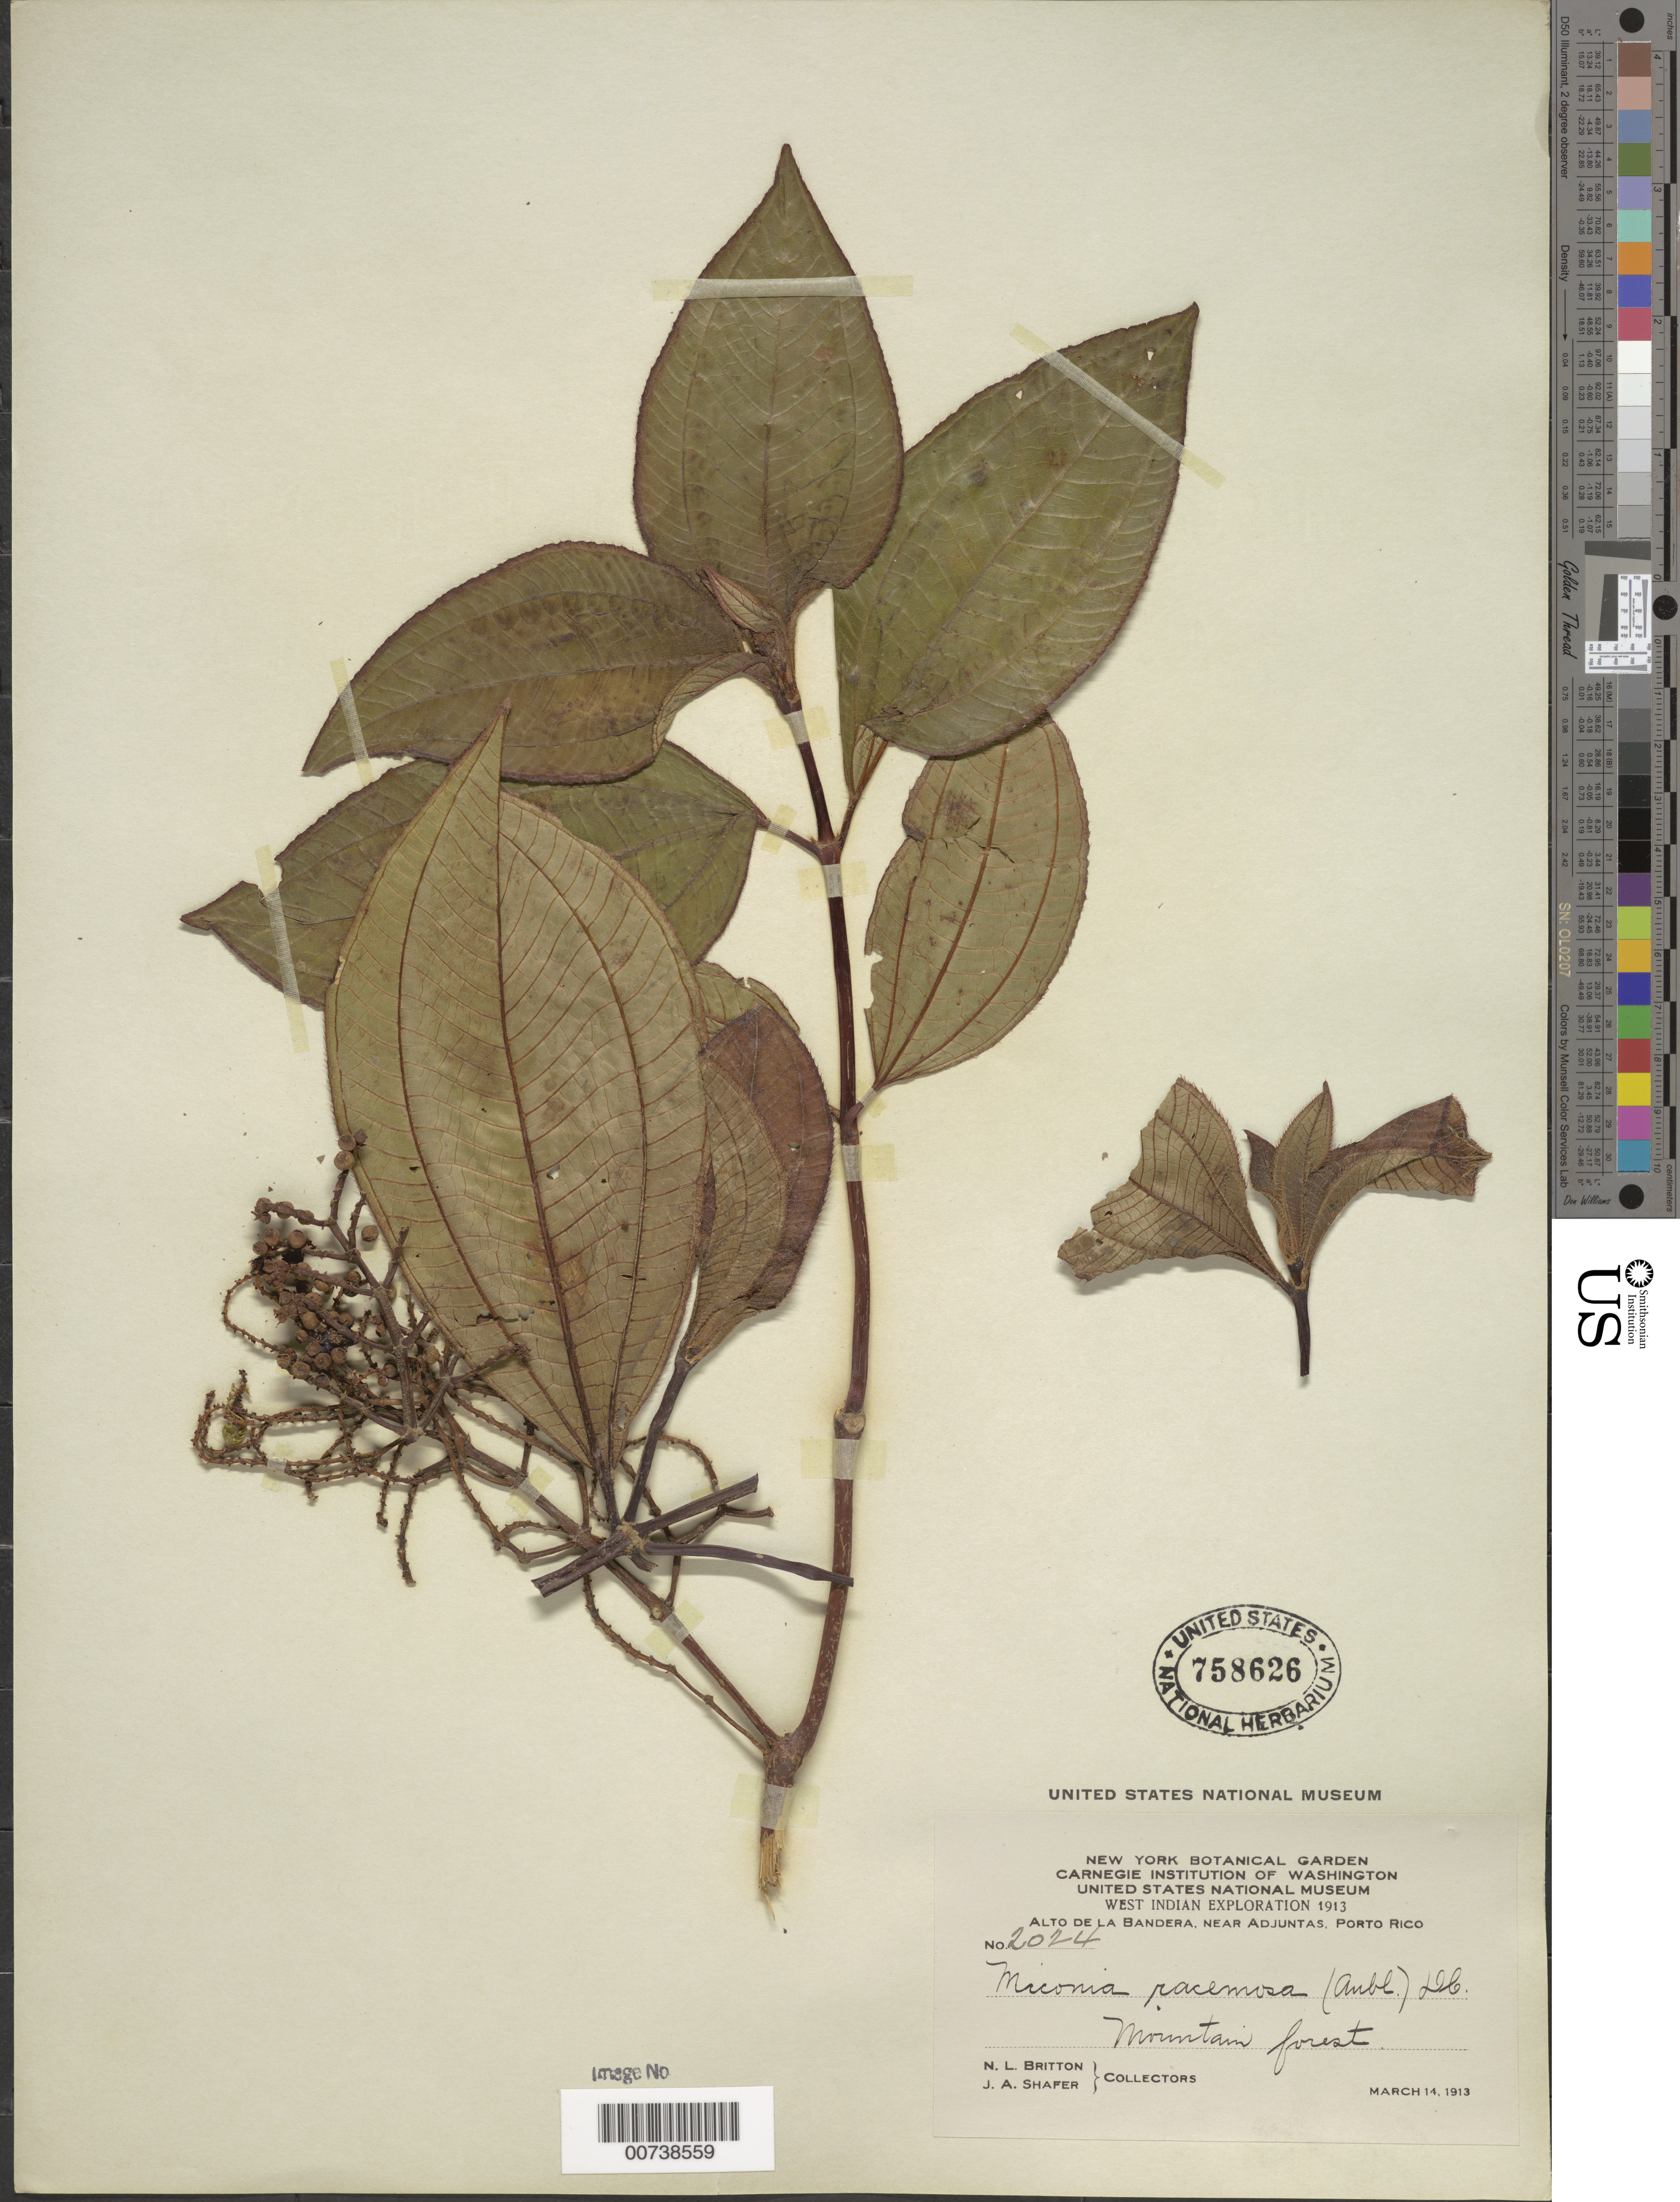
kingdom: Plantae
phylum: Tracheophyta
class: Magnoliopsida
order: Myrtales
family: Melastomataceae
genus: Miconia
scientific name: Miconia racemosa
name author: (Aubl.) DC.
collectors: N. Britton & J. A. Shafer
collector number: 2024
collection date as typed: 14 Mar 1913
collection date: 1913-03-14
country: Puerto Rico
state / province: Adjuntas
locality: Alto de La Bandera, near Adjuntas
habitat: Mountain forest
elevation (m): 700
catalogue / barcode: US 758626